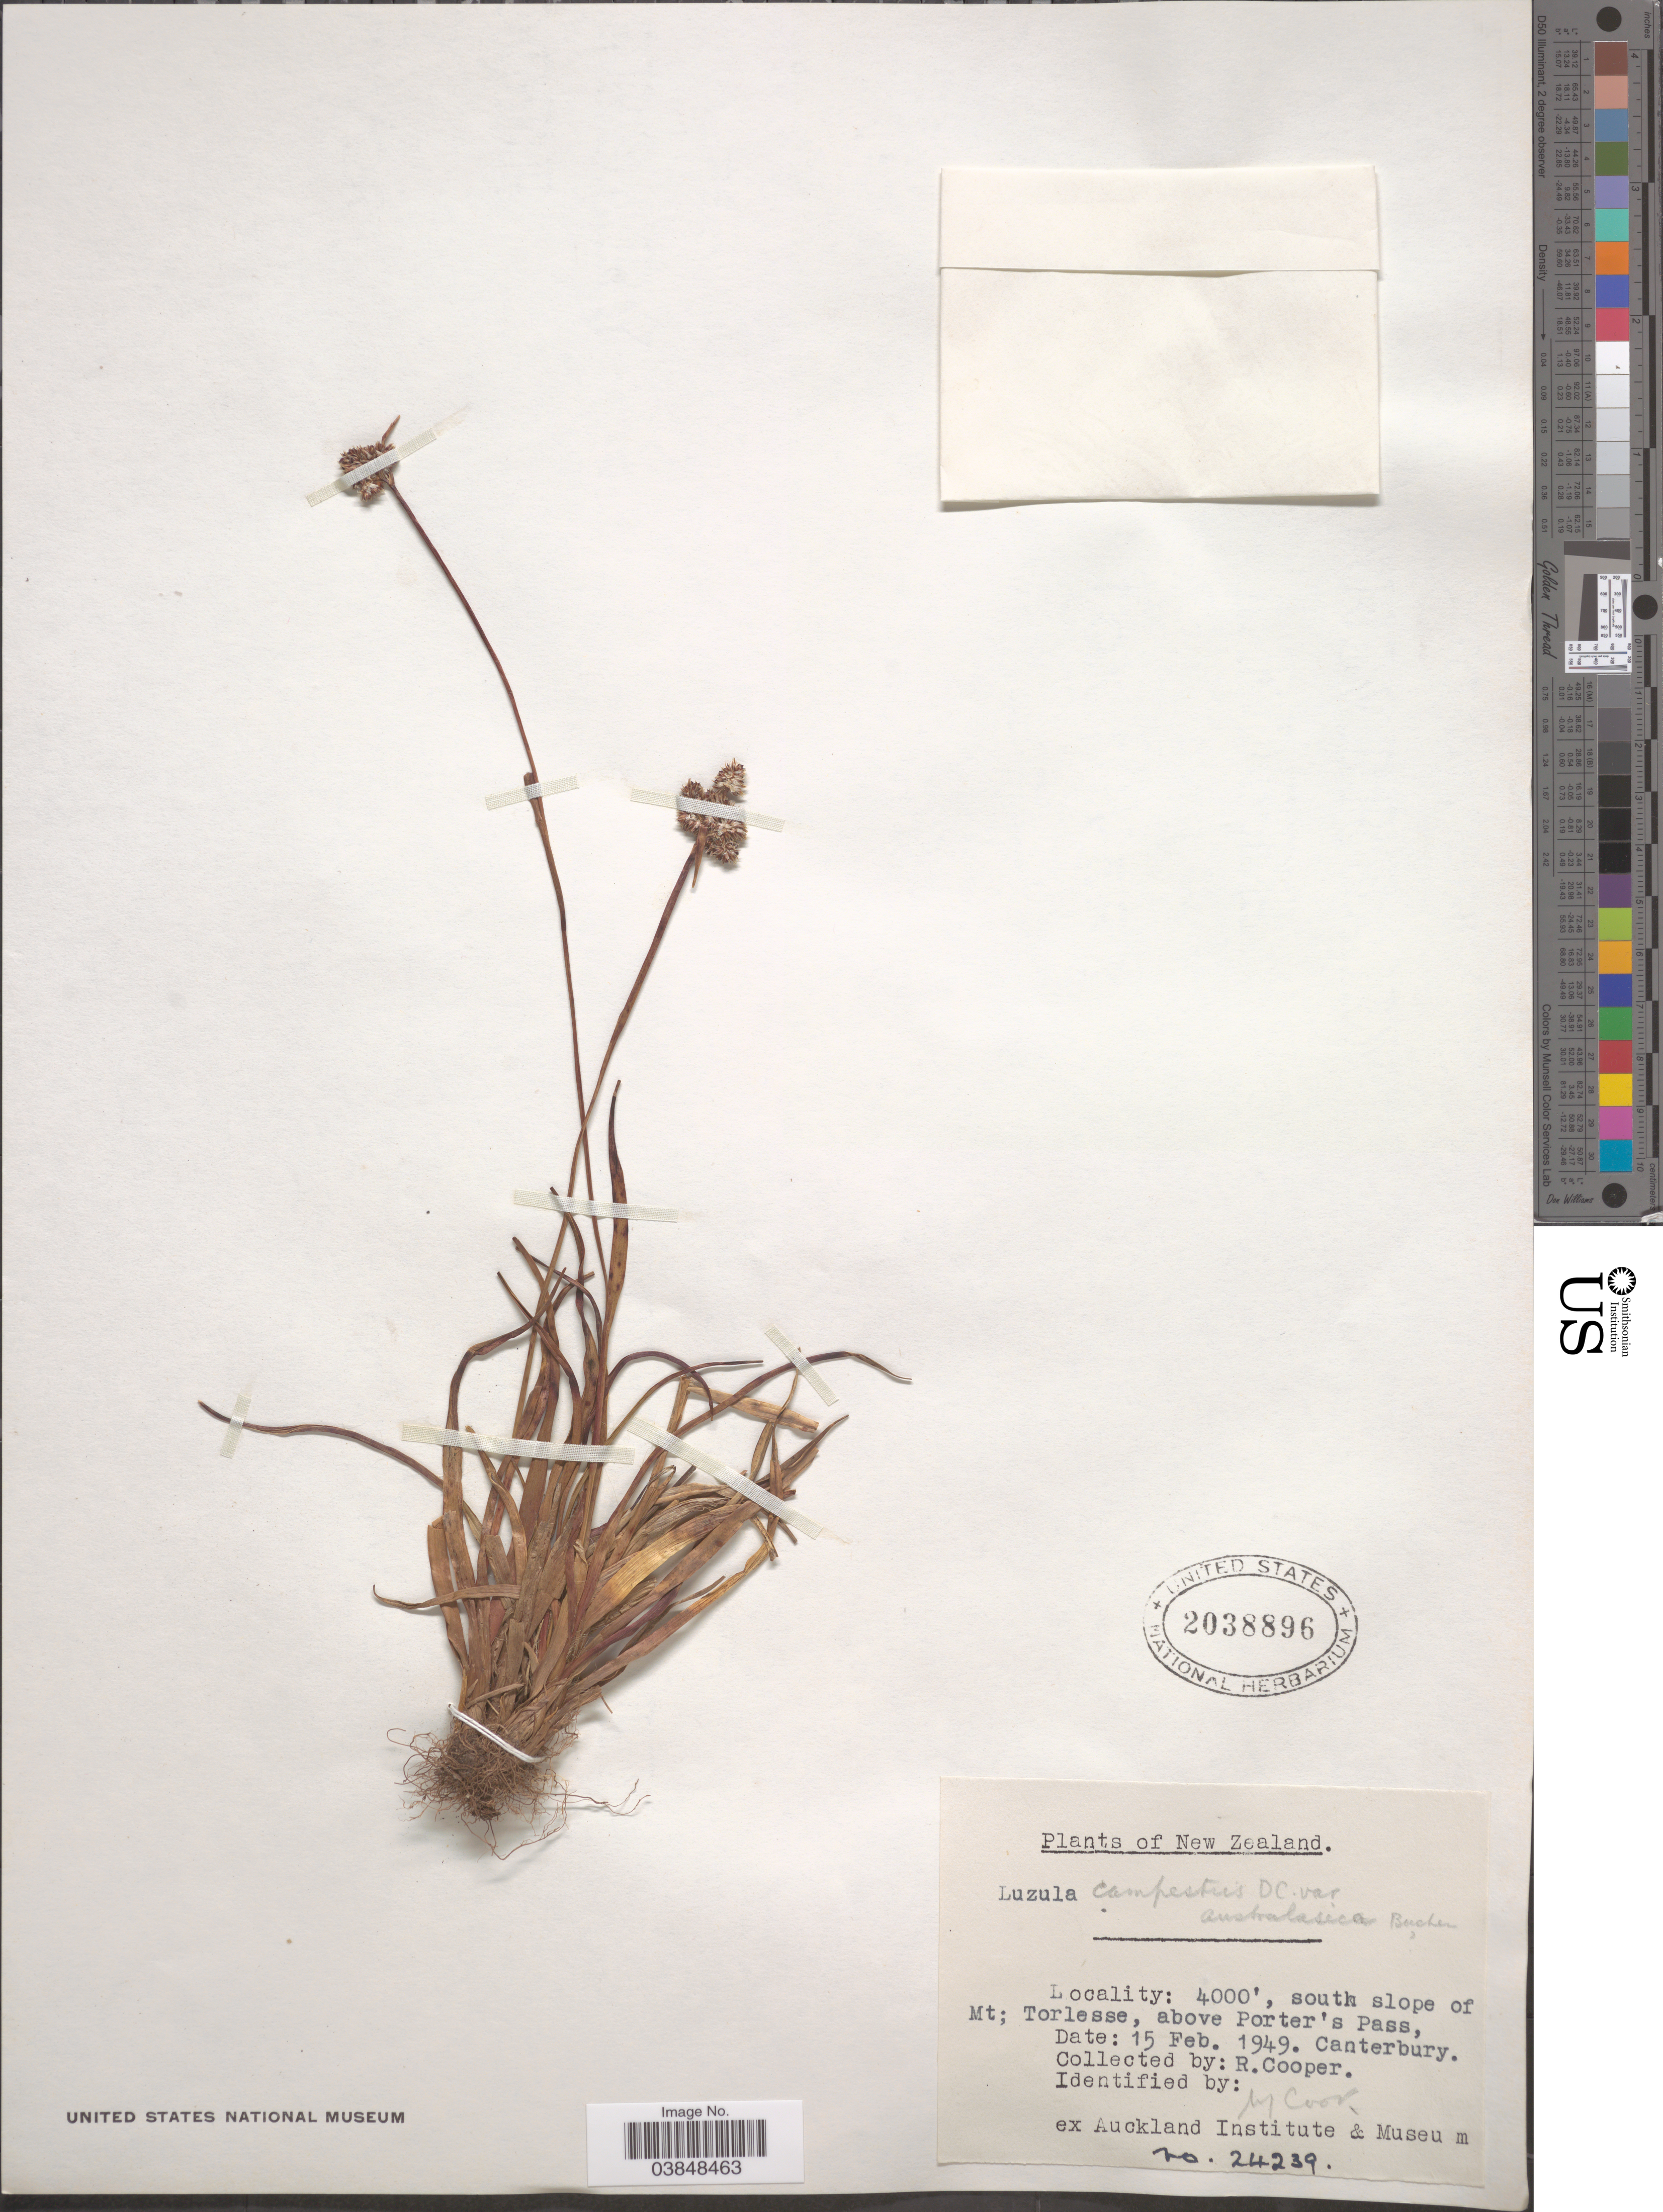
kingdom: Plantae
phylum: Tracheophyta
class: Liliopsida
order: Poales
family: Juncaceae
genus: Luzula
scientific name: Luzula campestris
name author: (L.) DC.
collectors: R. Cooper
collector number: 24239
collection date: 1949-02-15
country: New Zealand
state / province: Canterbury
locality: South slope of Mt; Torlesse, above Porter's Pass.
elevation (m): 1219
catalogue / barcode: US 2038896